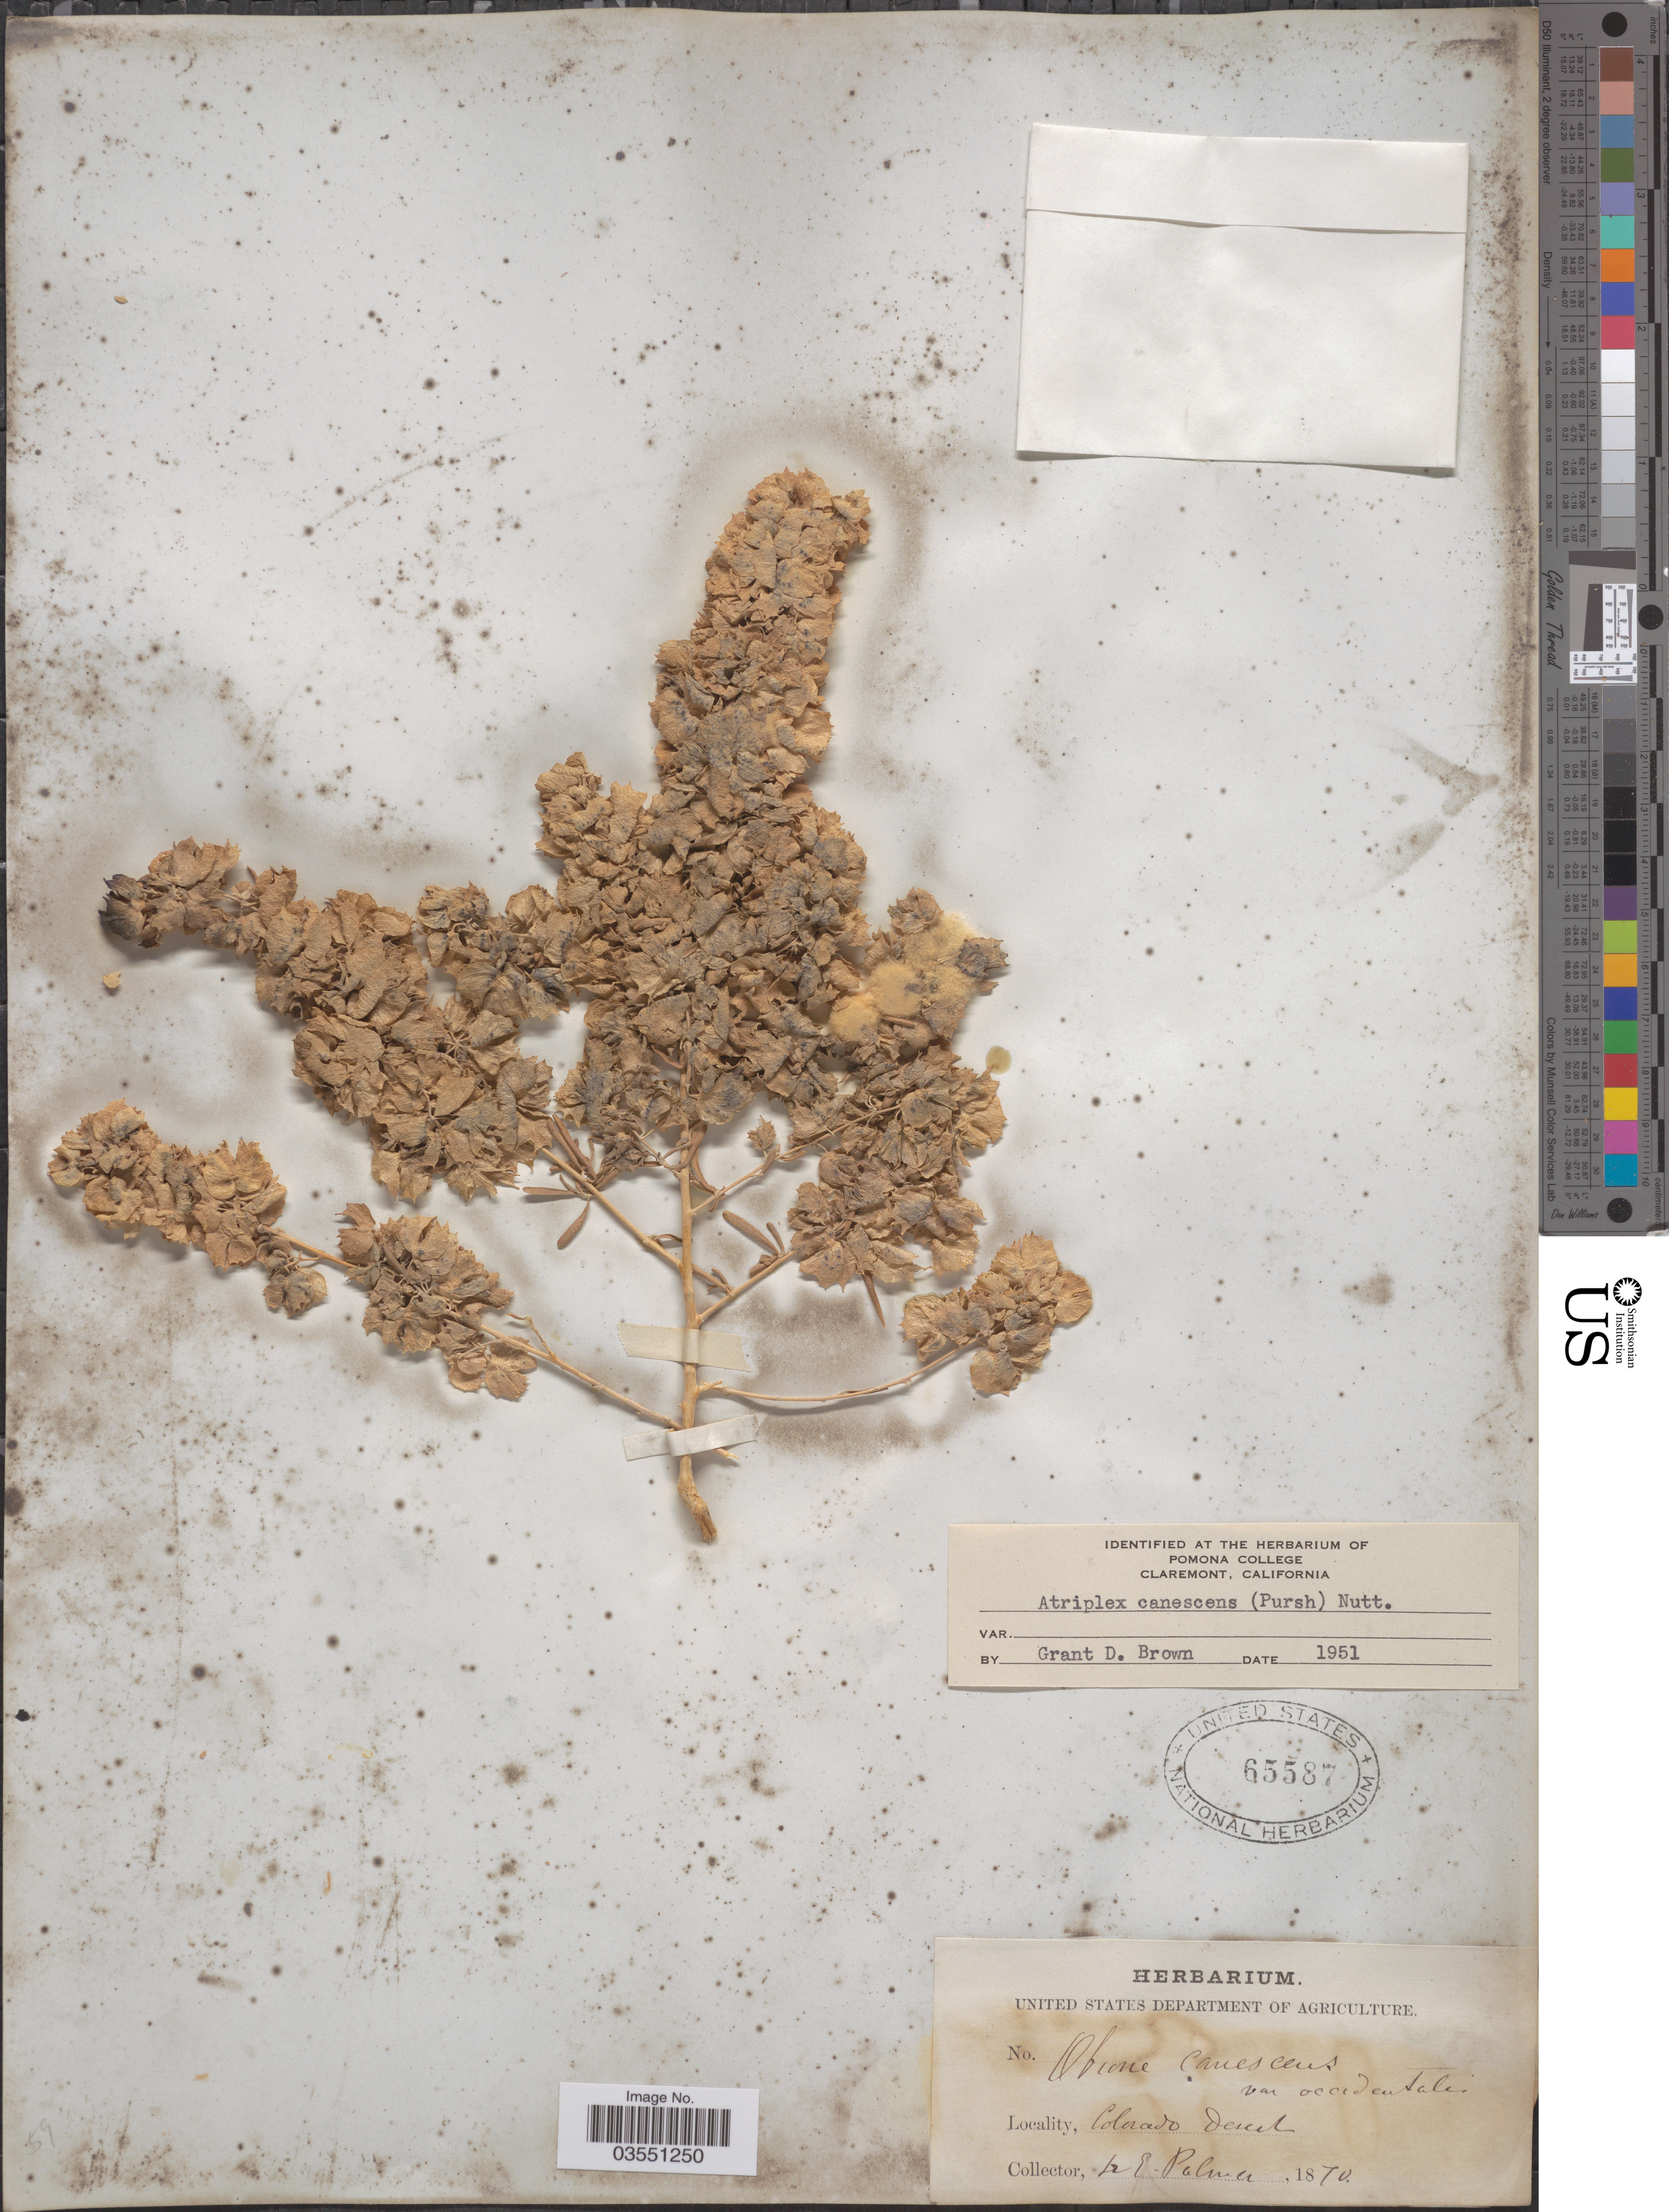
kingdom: Plantae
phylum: Tracheophyta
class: Magnoliopsida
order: Caryophyllales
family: Amaranthaceae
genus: Atriplex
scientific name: Atriplex canescens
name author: (Pursh) Nutt.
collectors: E. Palmer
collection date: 1870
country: United States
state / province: Colorado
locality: Colorado Desert.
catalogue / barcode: US 65587